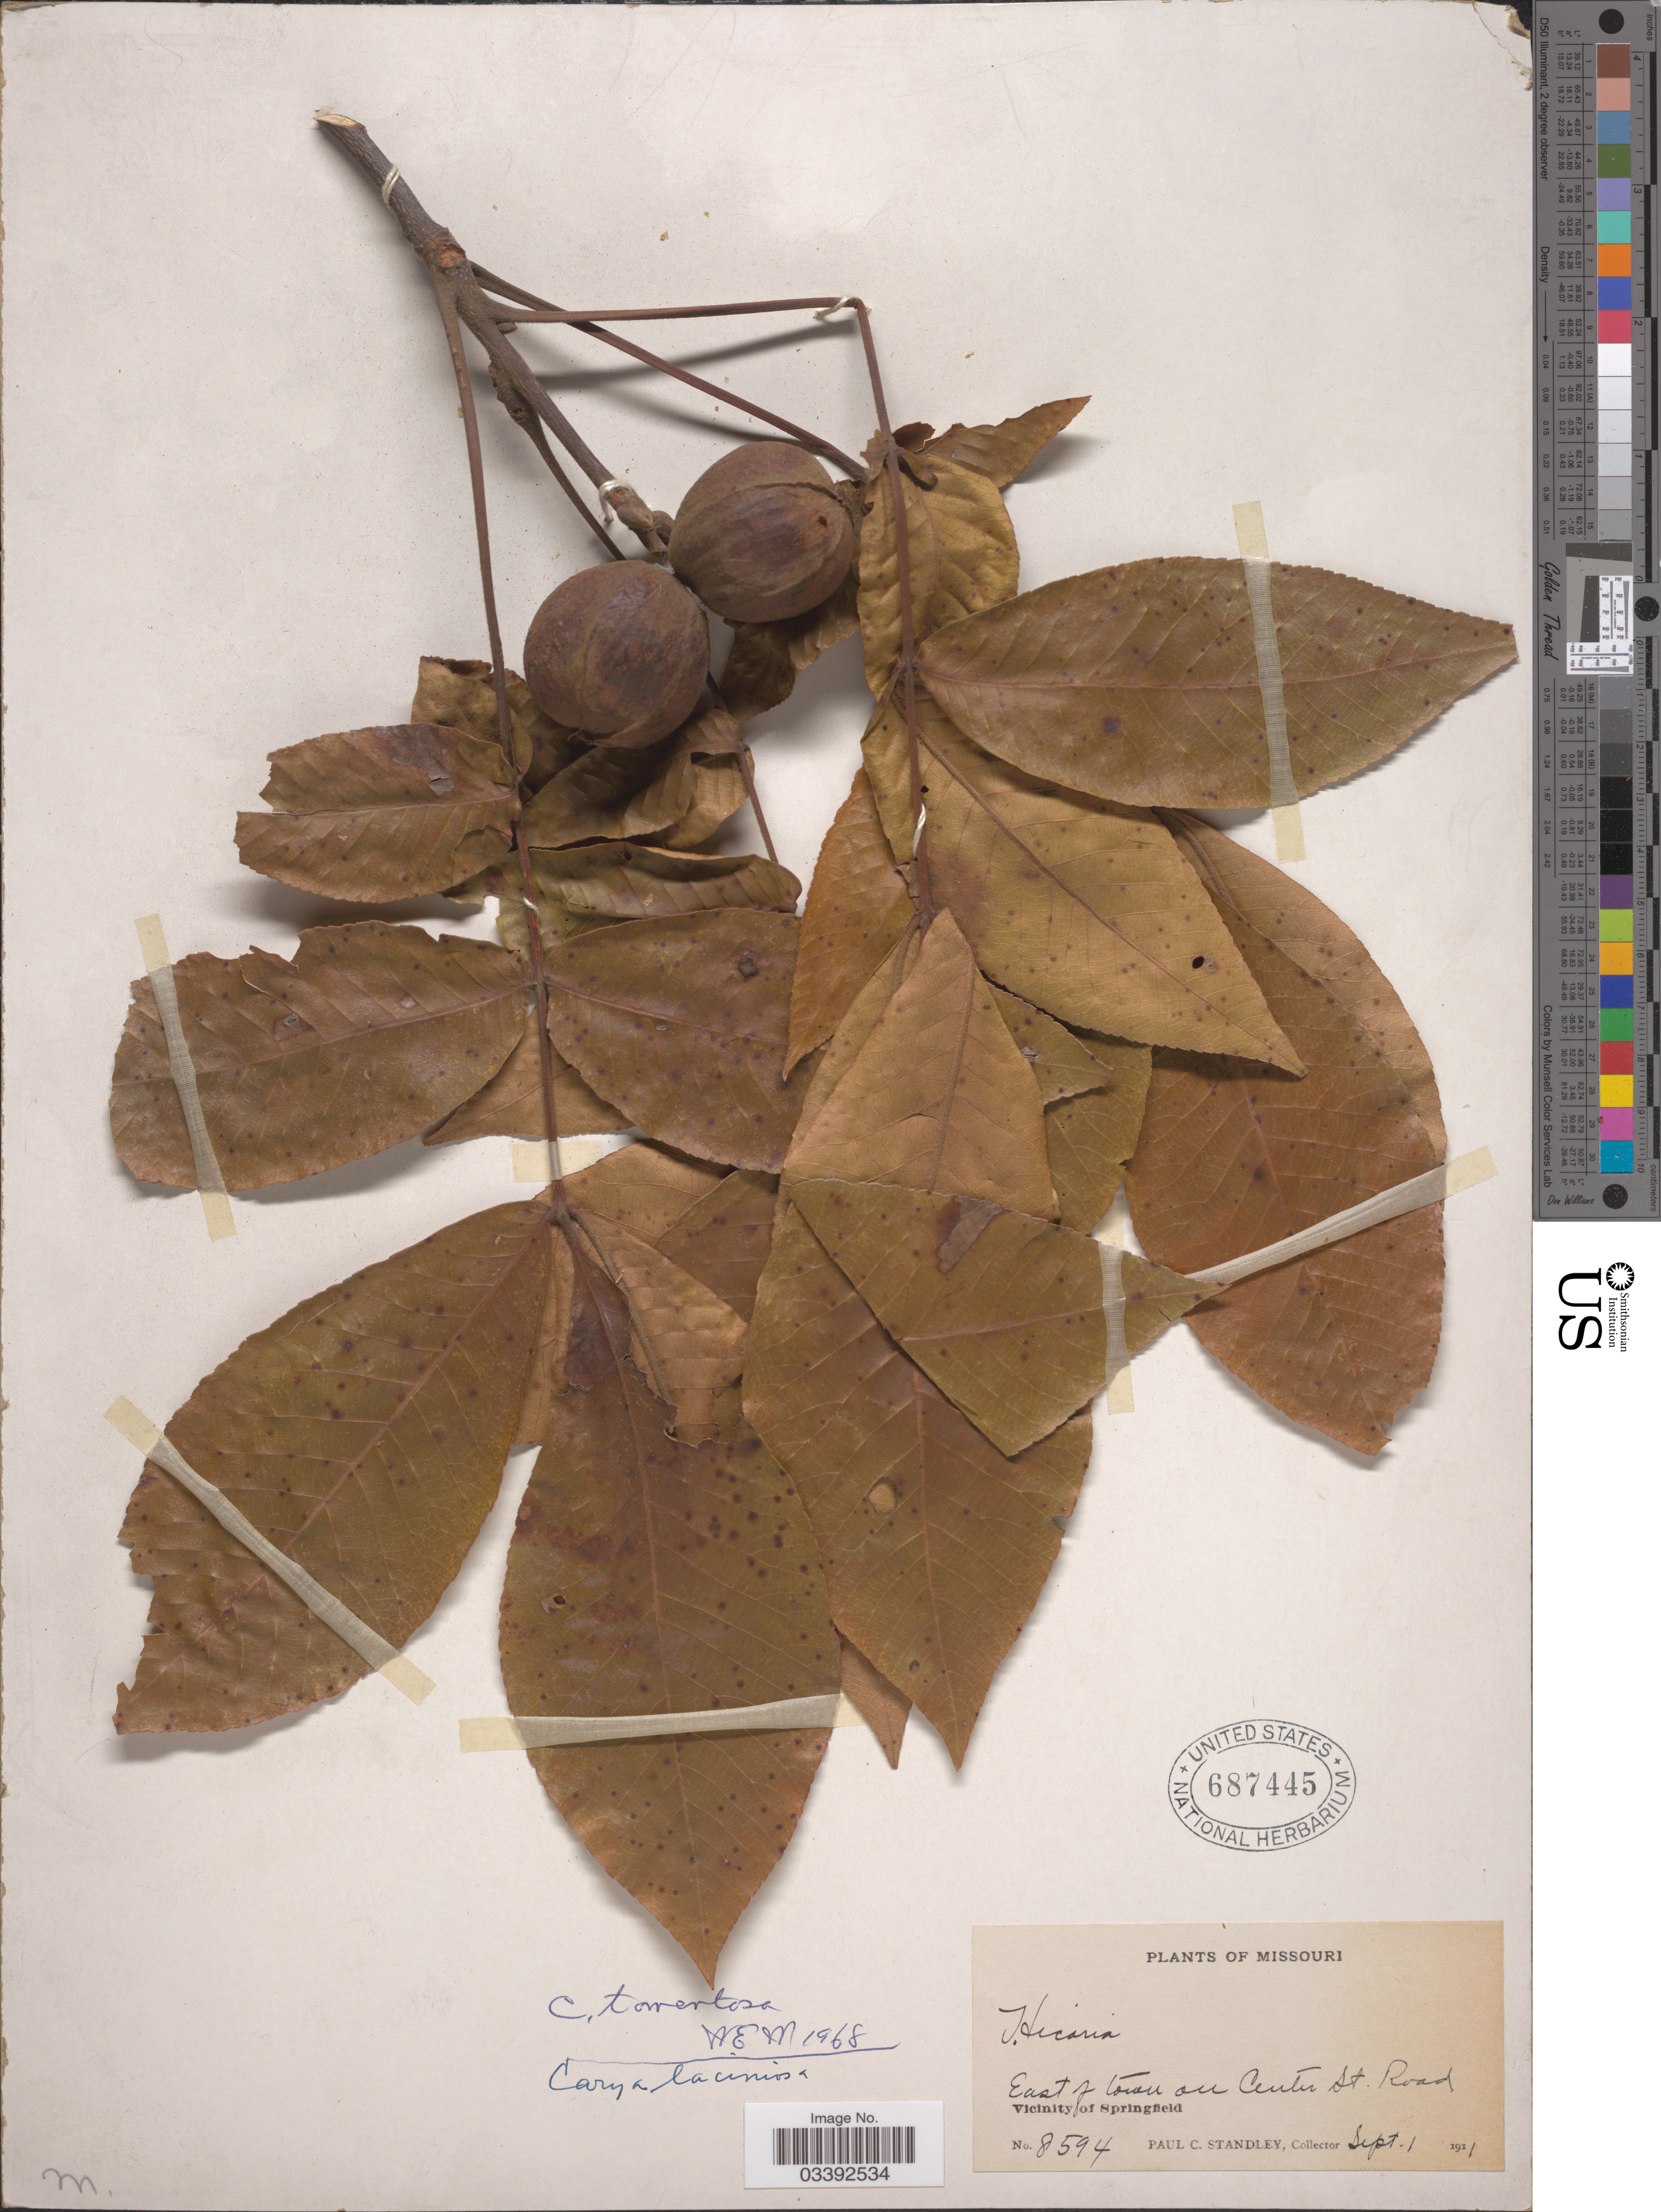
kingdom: Plantae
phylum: Tracheophyta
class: Magnoliopsida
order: Fagales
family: Juglandaceae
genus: Carya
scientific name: Carya tomentosa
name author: (Lam.) Nutt.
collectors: P. C. Standley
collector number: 8594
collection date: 1911-09-01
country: United States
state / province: Missouri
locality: East of town on Center St. Road. Vicinity of Springfield.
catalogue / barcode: US 687445